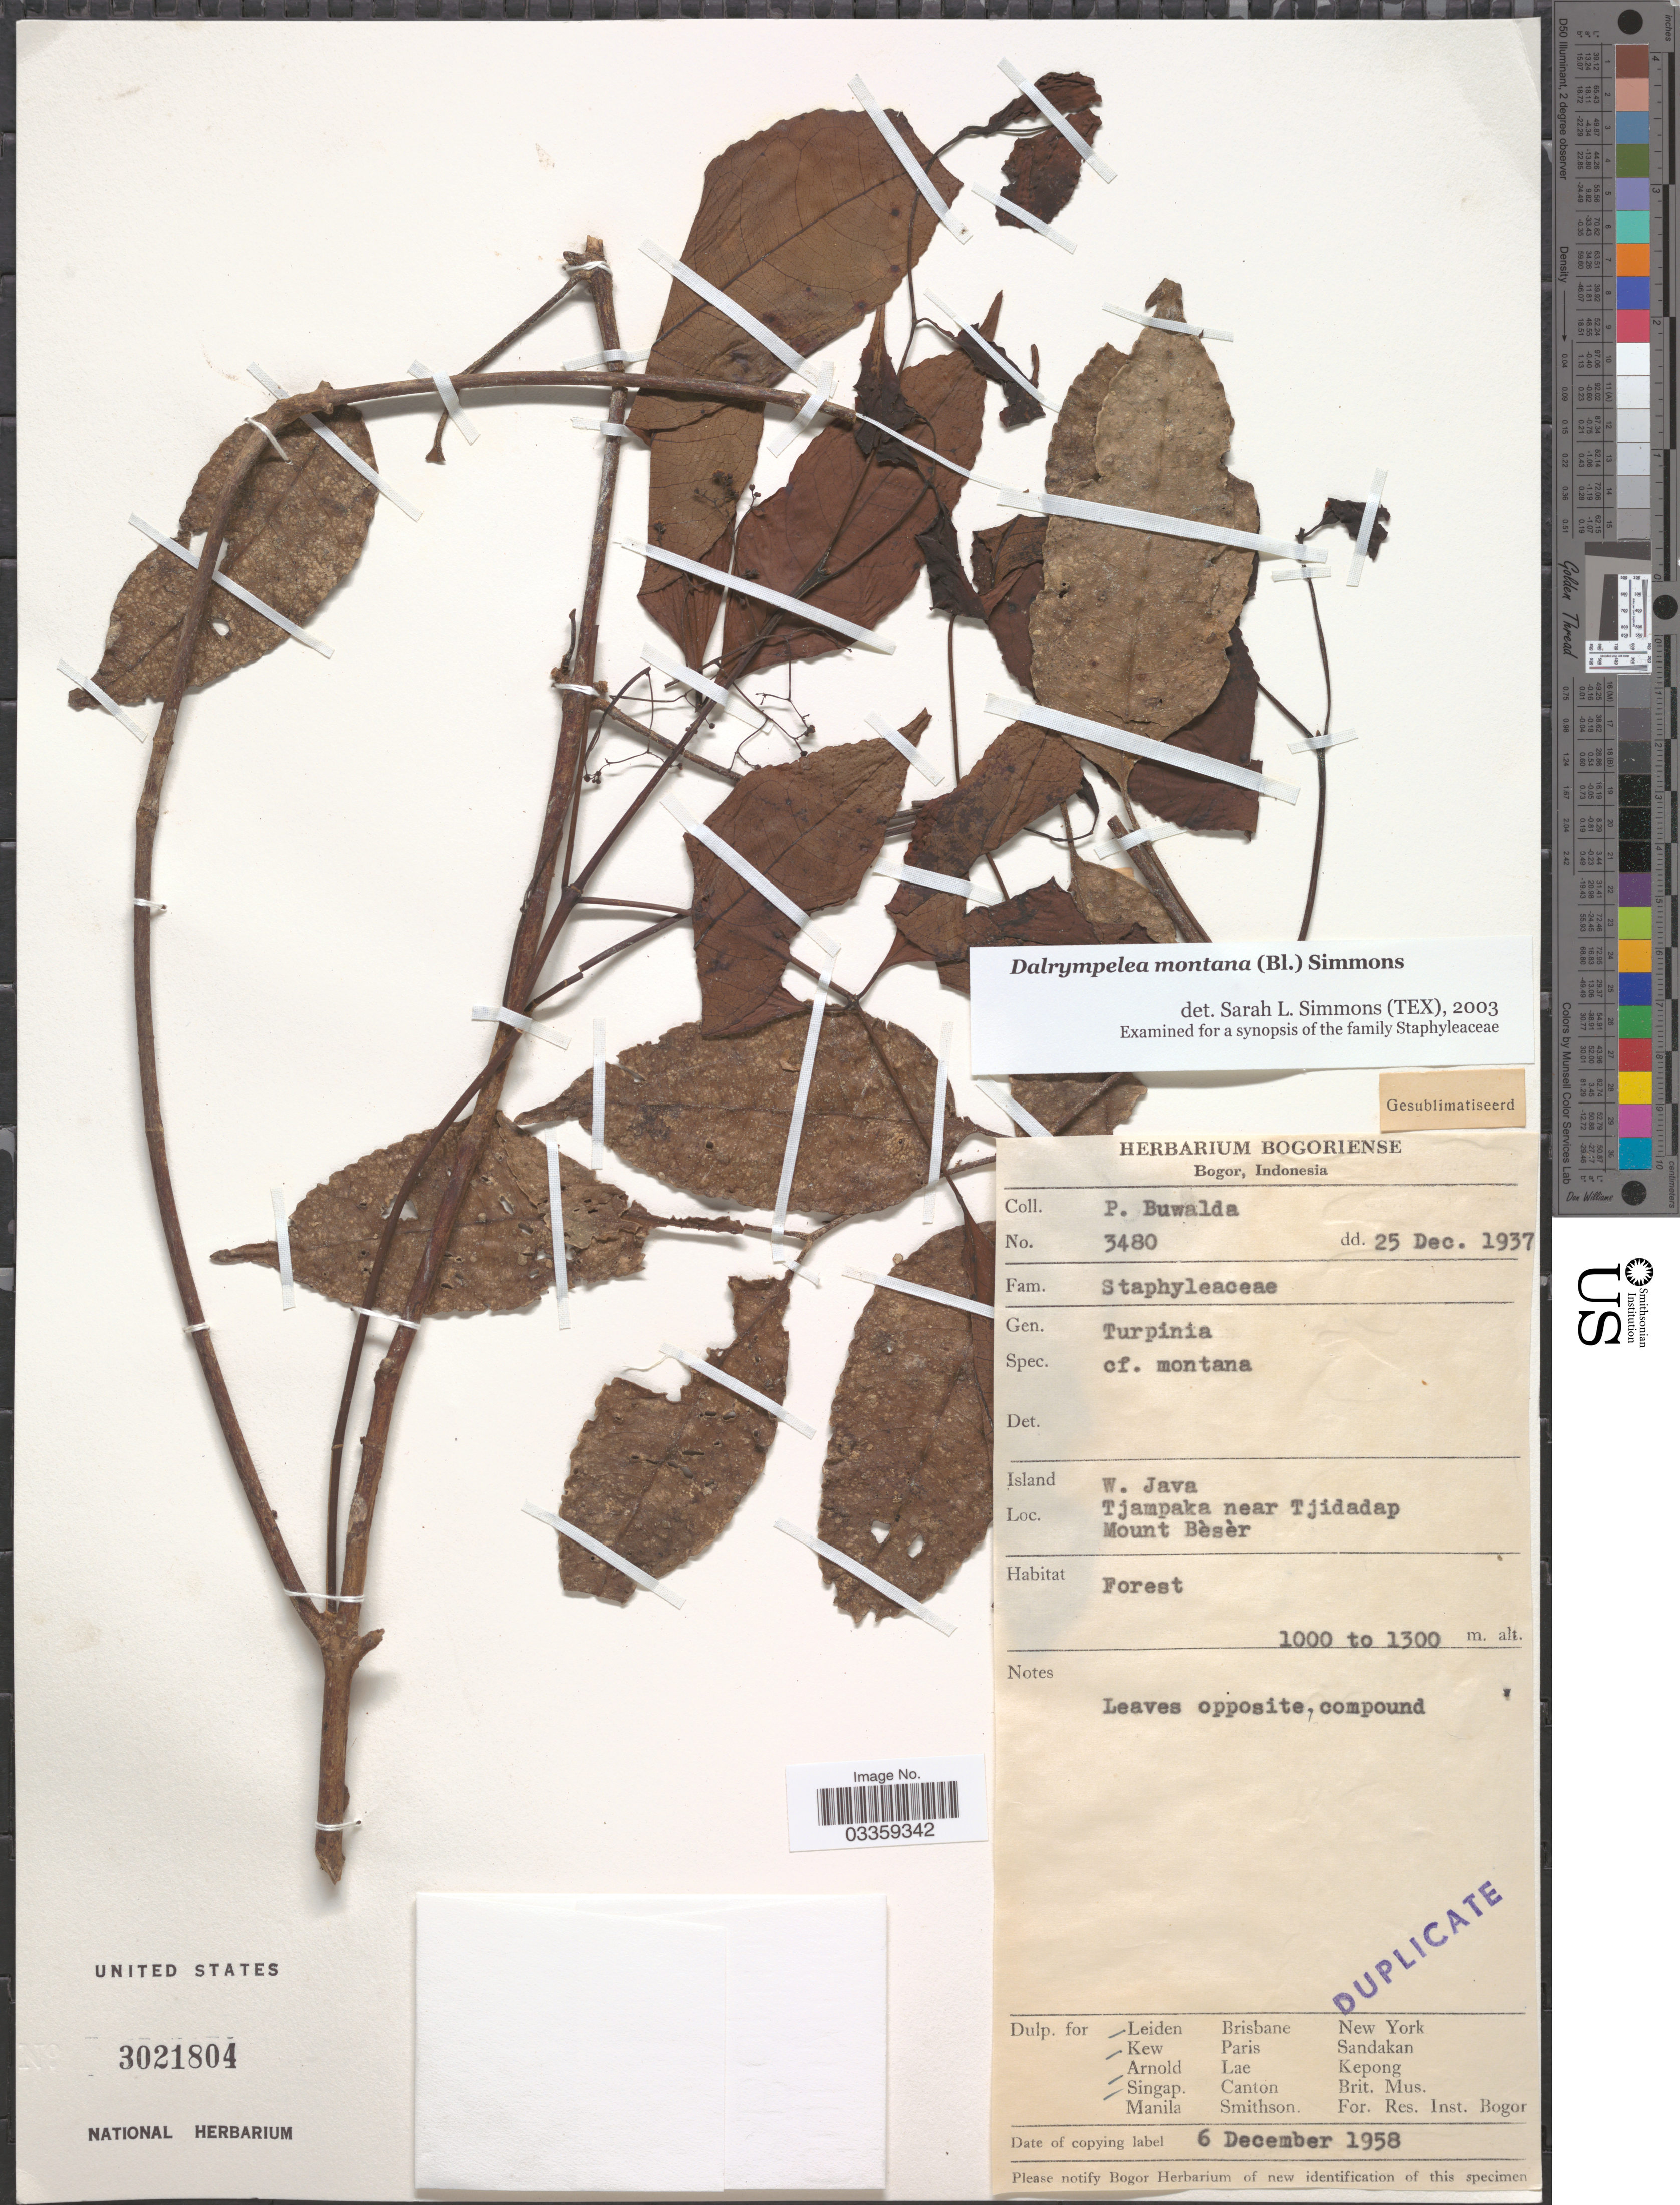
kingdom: Plantae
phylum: Tracheophyta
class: Magnoliopsida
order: Crossosomatales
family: Staphyleaceae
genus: Turpinia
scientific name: Turpinia montana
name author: (Blume) Kurz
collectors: P. Buwalda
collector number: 3480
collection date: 1937-12-25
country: Indonesia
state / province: Java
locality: Island W. Java, Tjampaka near Tjidadap, Mount Bèsèr.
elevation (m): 1000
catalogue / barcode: US 3021804